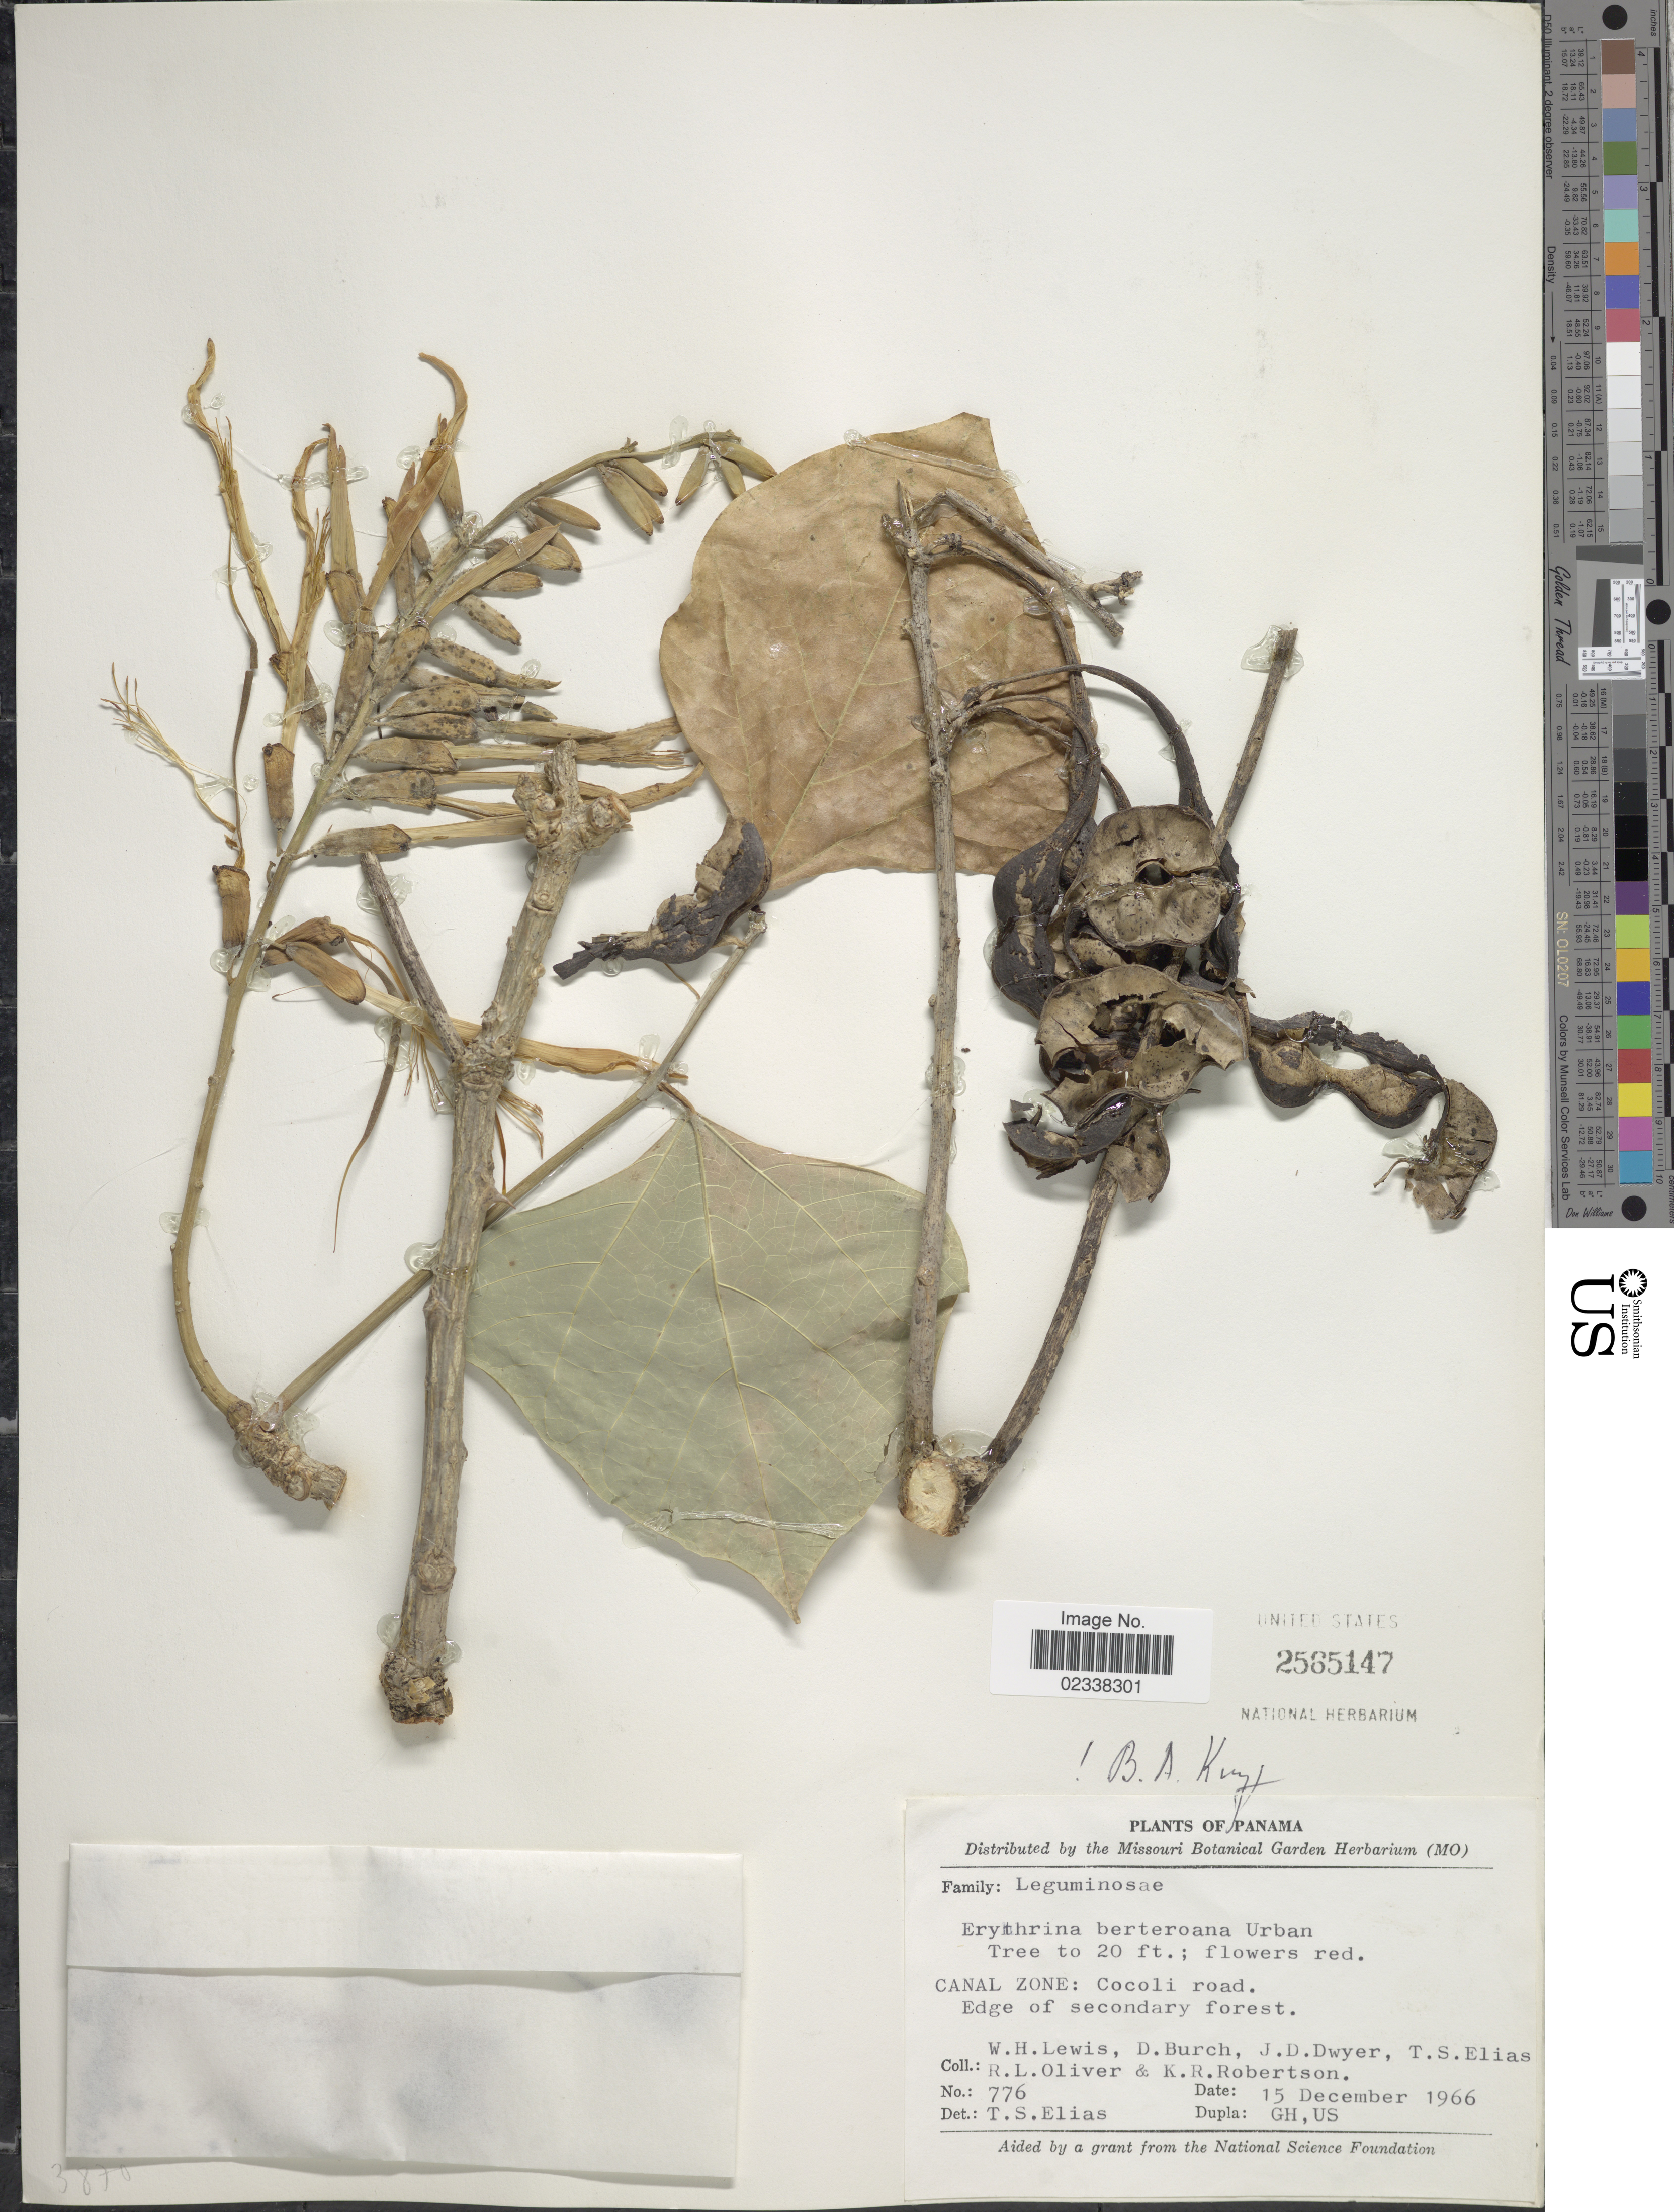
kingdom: Plantae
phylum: Tracheophyta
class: Magnoliopsida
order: Fabales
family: Fabaceae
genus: Erythrina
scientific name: Erythrina berteroana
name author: Urb.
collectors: W. H. Lewis, D. Burch, J. D. Dwyer, T. S. Elias & et al.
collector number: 776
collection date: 1966-12-15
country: Panama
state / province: Colón / Panamá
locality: Canal Zone: Cocolo road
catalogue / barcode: US 2565147